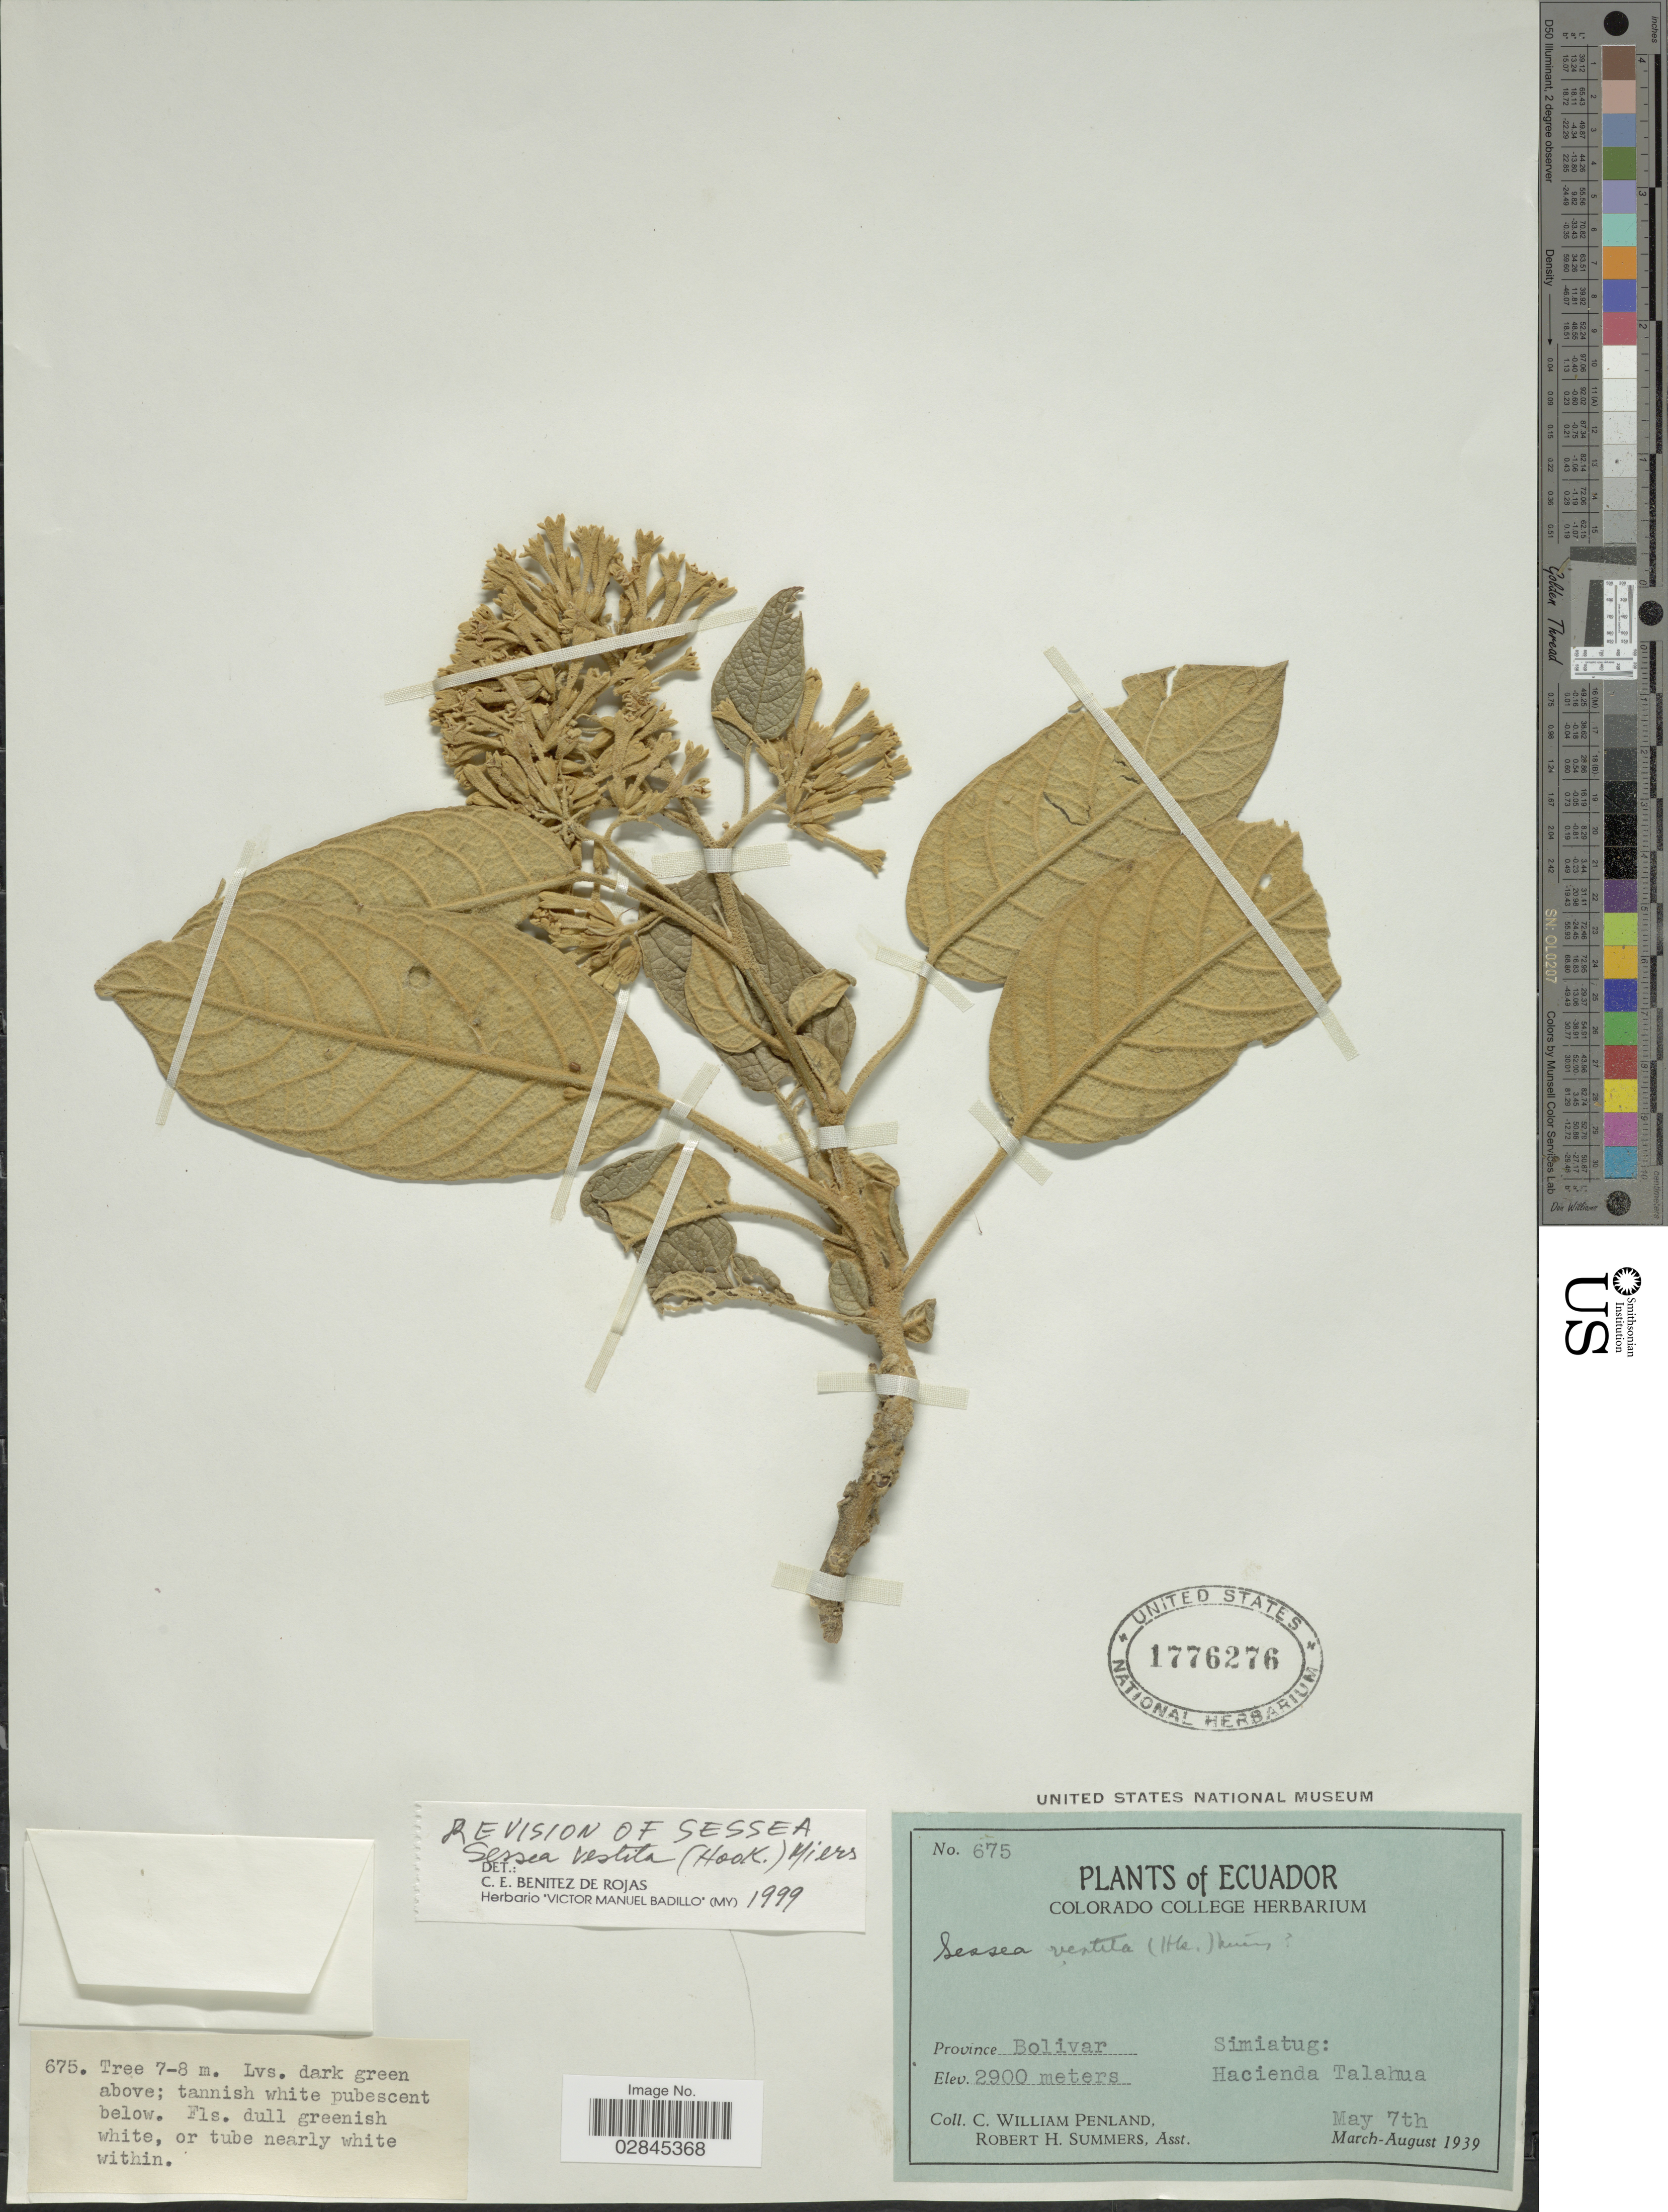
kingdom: Plantae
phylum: Tracheophyta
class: Magnoliopsida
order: Solanales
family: Solanaceae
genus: Cestrum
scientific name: Cestrum vestitum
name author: Hook.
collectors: C. W. Penland & R. Summers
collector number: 675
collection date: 1939-05-07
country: Ecuador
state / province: Bolívar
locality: Simiatug: Hacienda Talahua.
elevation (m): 2900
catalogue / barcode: US 1776276